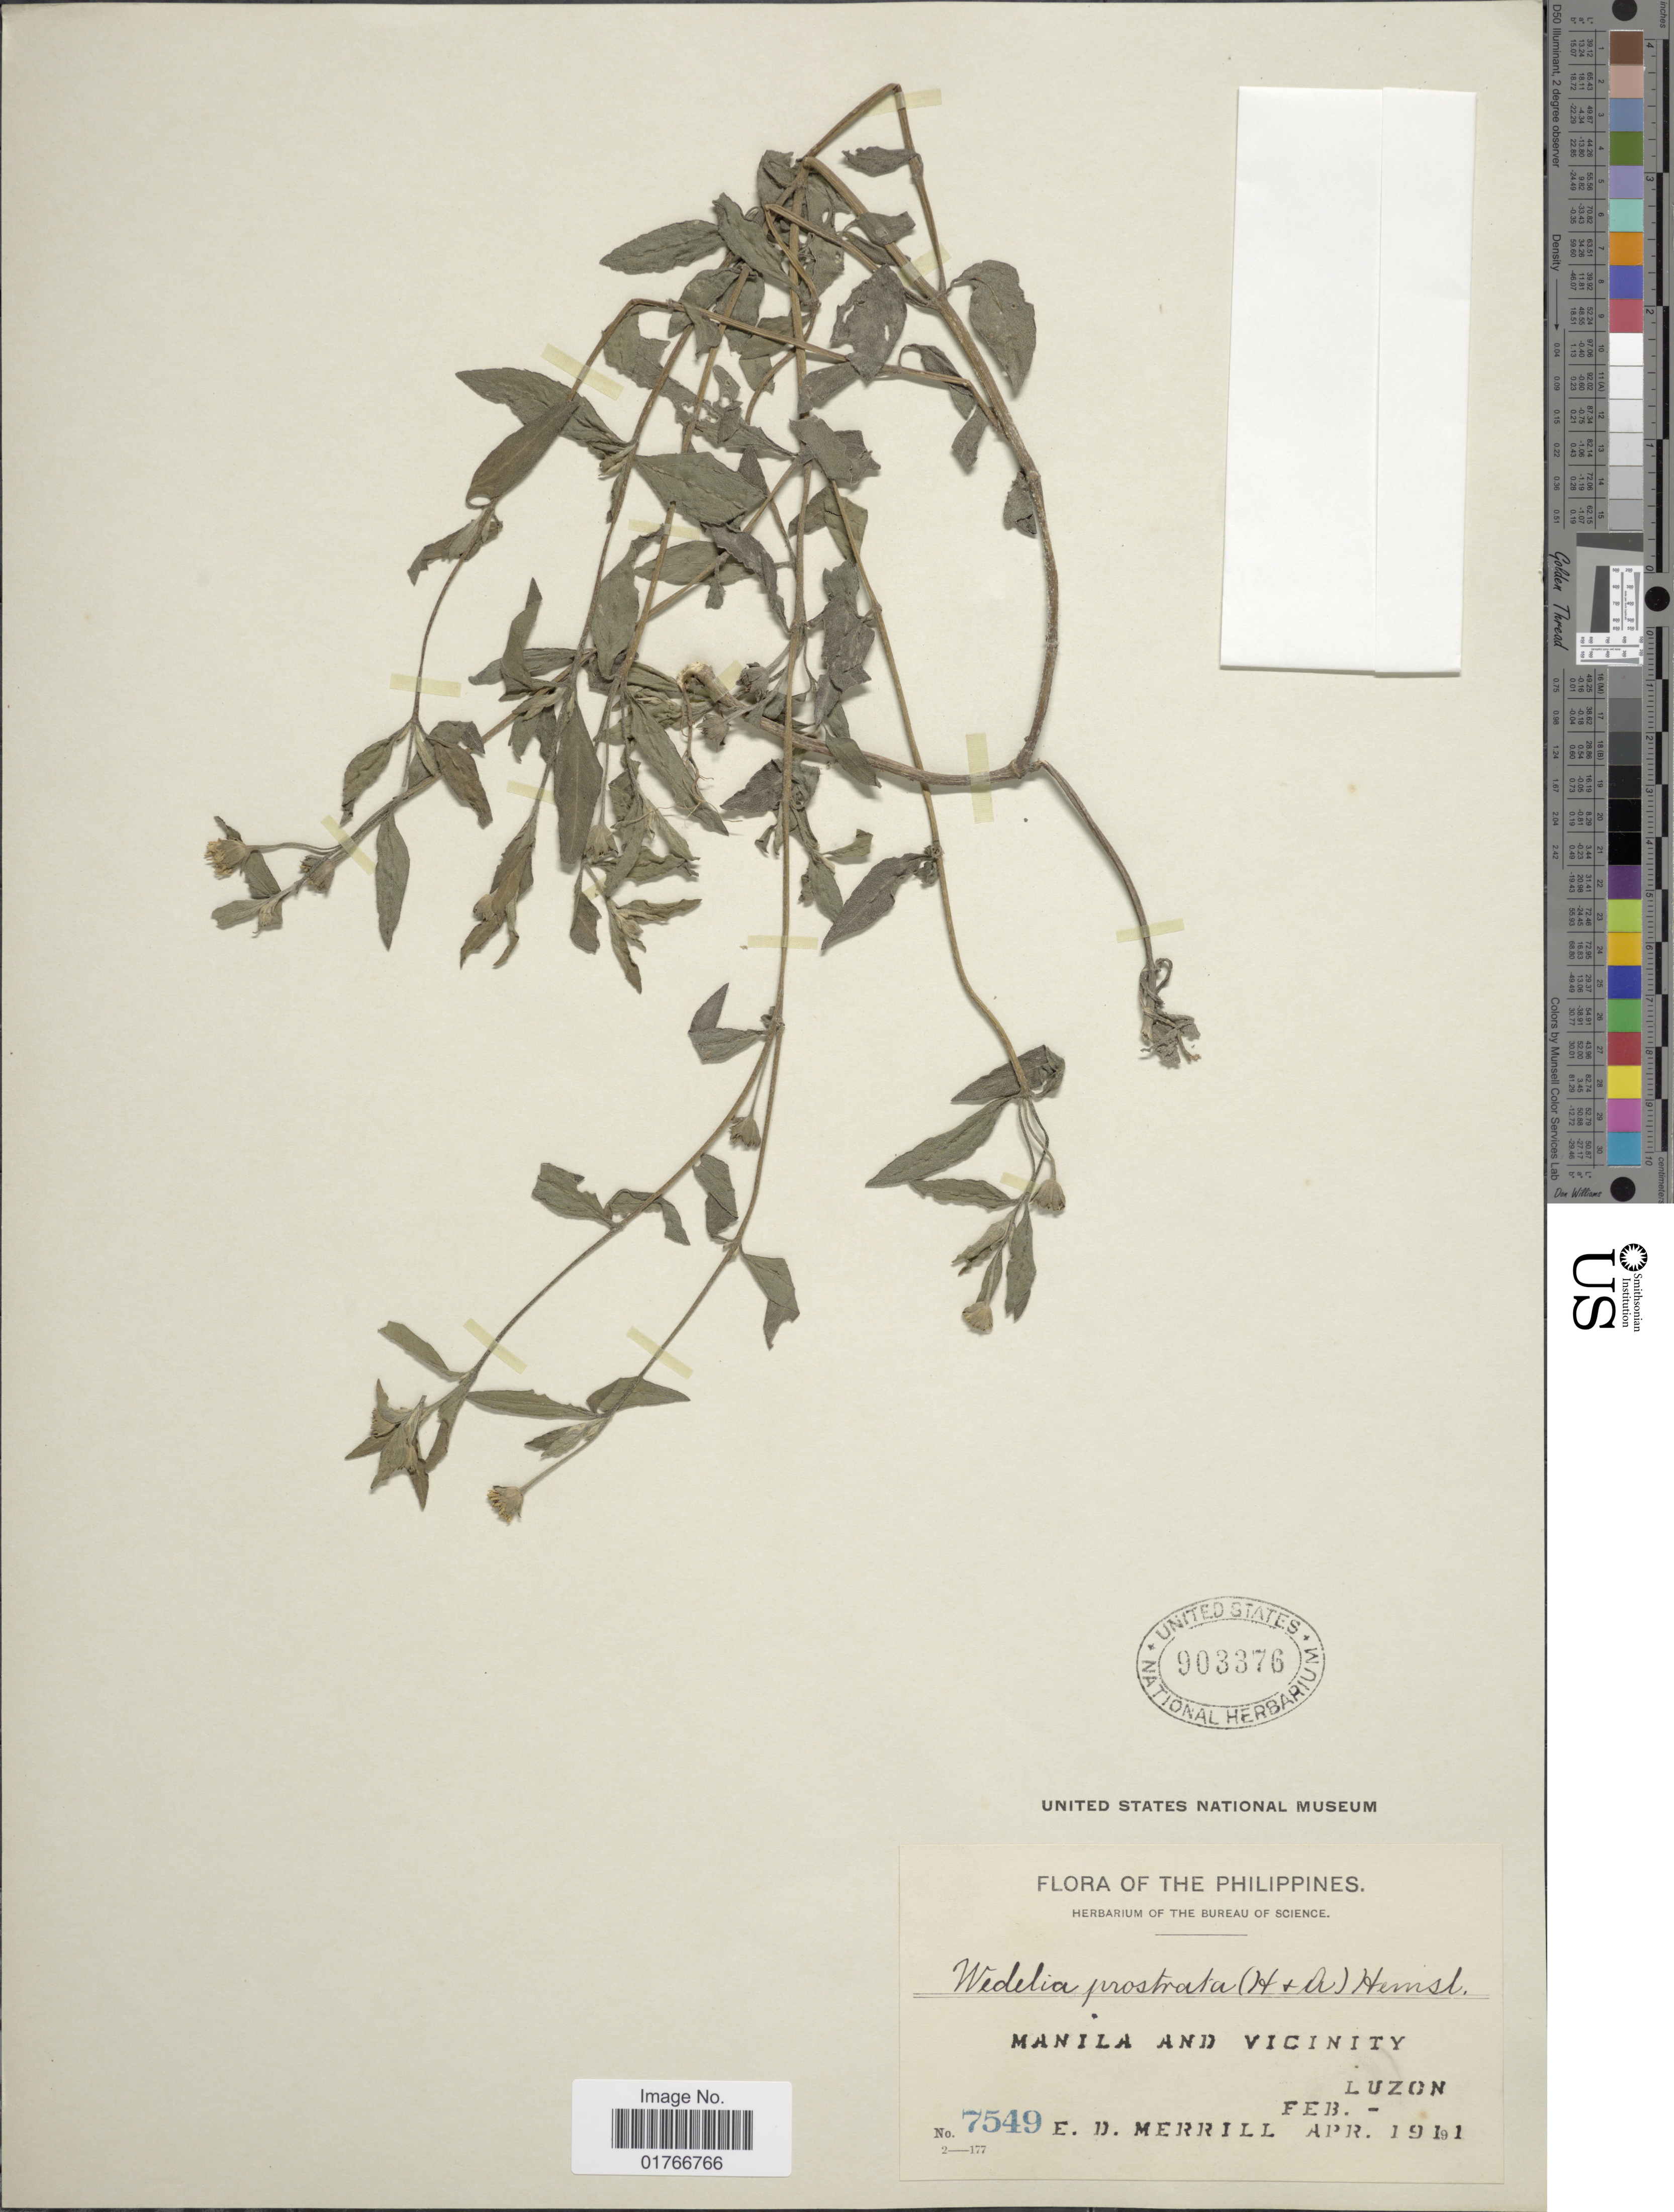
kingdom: Plantae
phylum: Tracheophyta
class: Magnoliopsida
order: Asterales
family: Asteraceae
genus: Wollastonia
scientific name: Wollastonia dentata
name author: (H. Lév. & Vaniot) Orchard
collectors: E. D. Merrill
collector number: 7549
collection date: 1911-02/1911-04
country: Philippines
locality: Manila and vicinity, Luzon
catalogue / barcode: US 903376